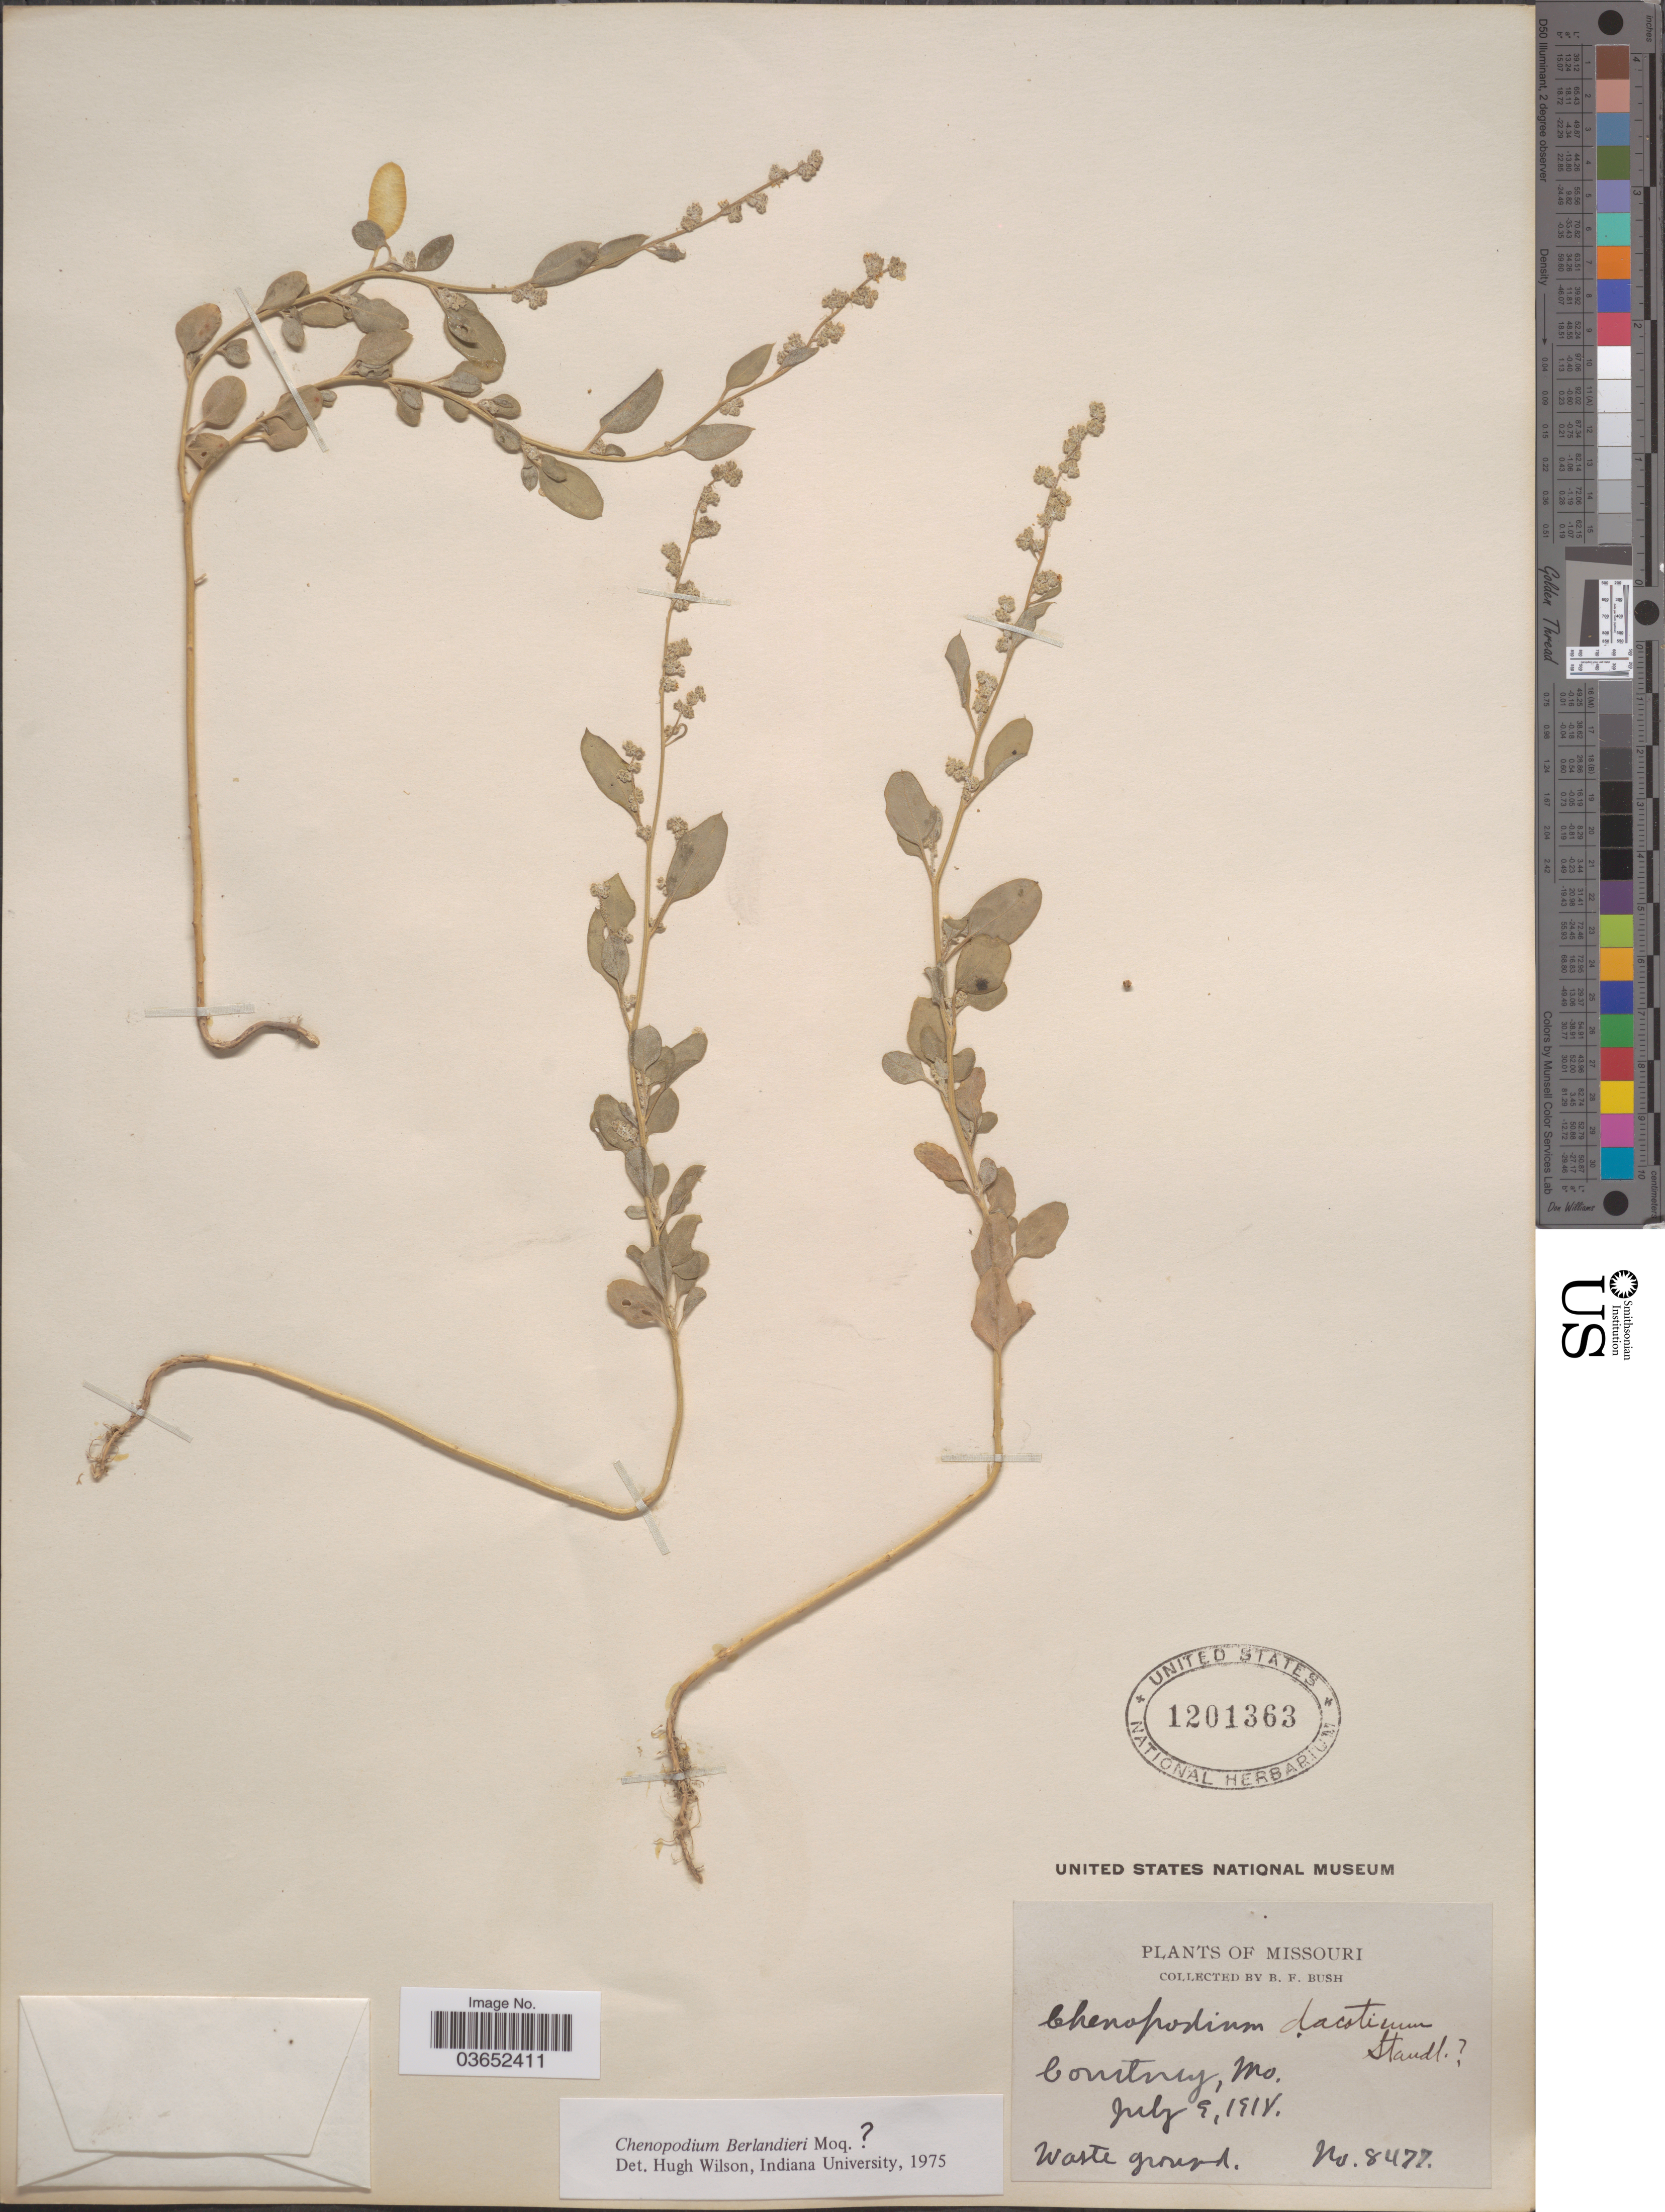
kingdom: Plantae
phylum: Tracheophyta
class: Magnoliopsida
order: Caryophyllales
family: Amaranthaceae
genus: Chenopodium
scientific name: Chenopodium berlandieri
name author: Moq.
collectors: B. F. Bush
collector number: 8477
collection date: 1918-07-09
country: United States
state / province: Missouri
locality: Courtney.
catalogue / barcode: US 1201363